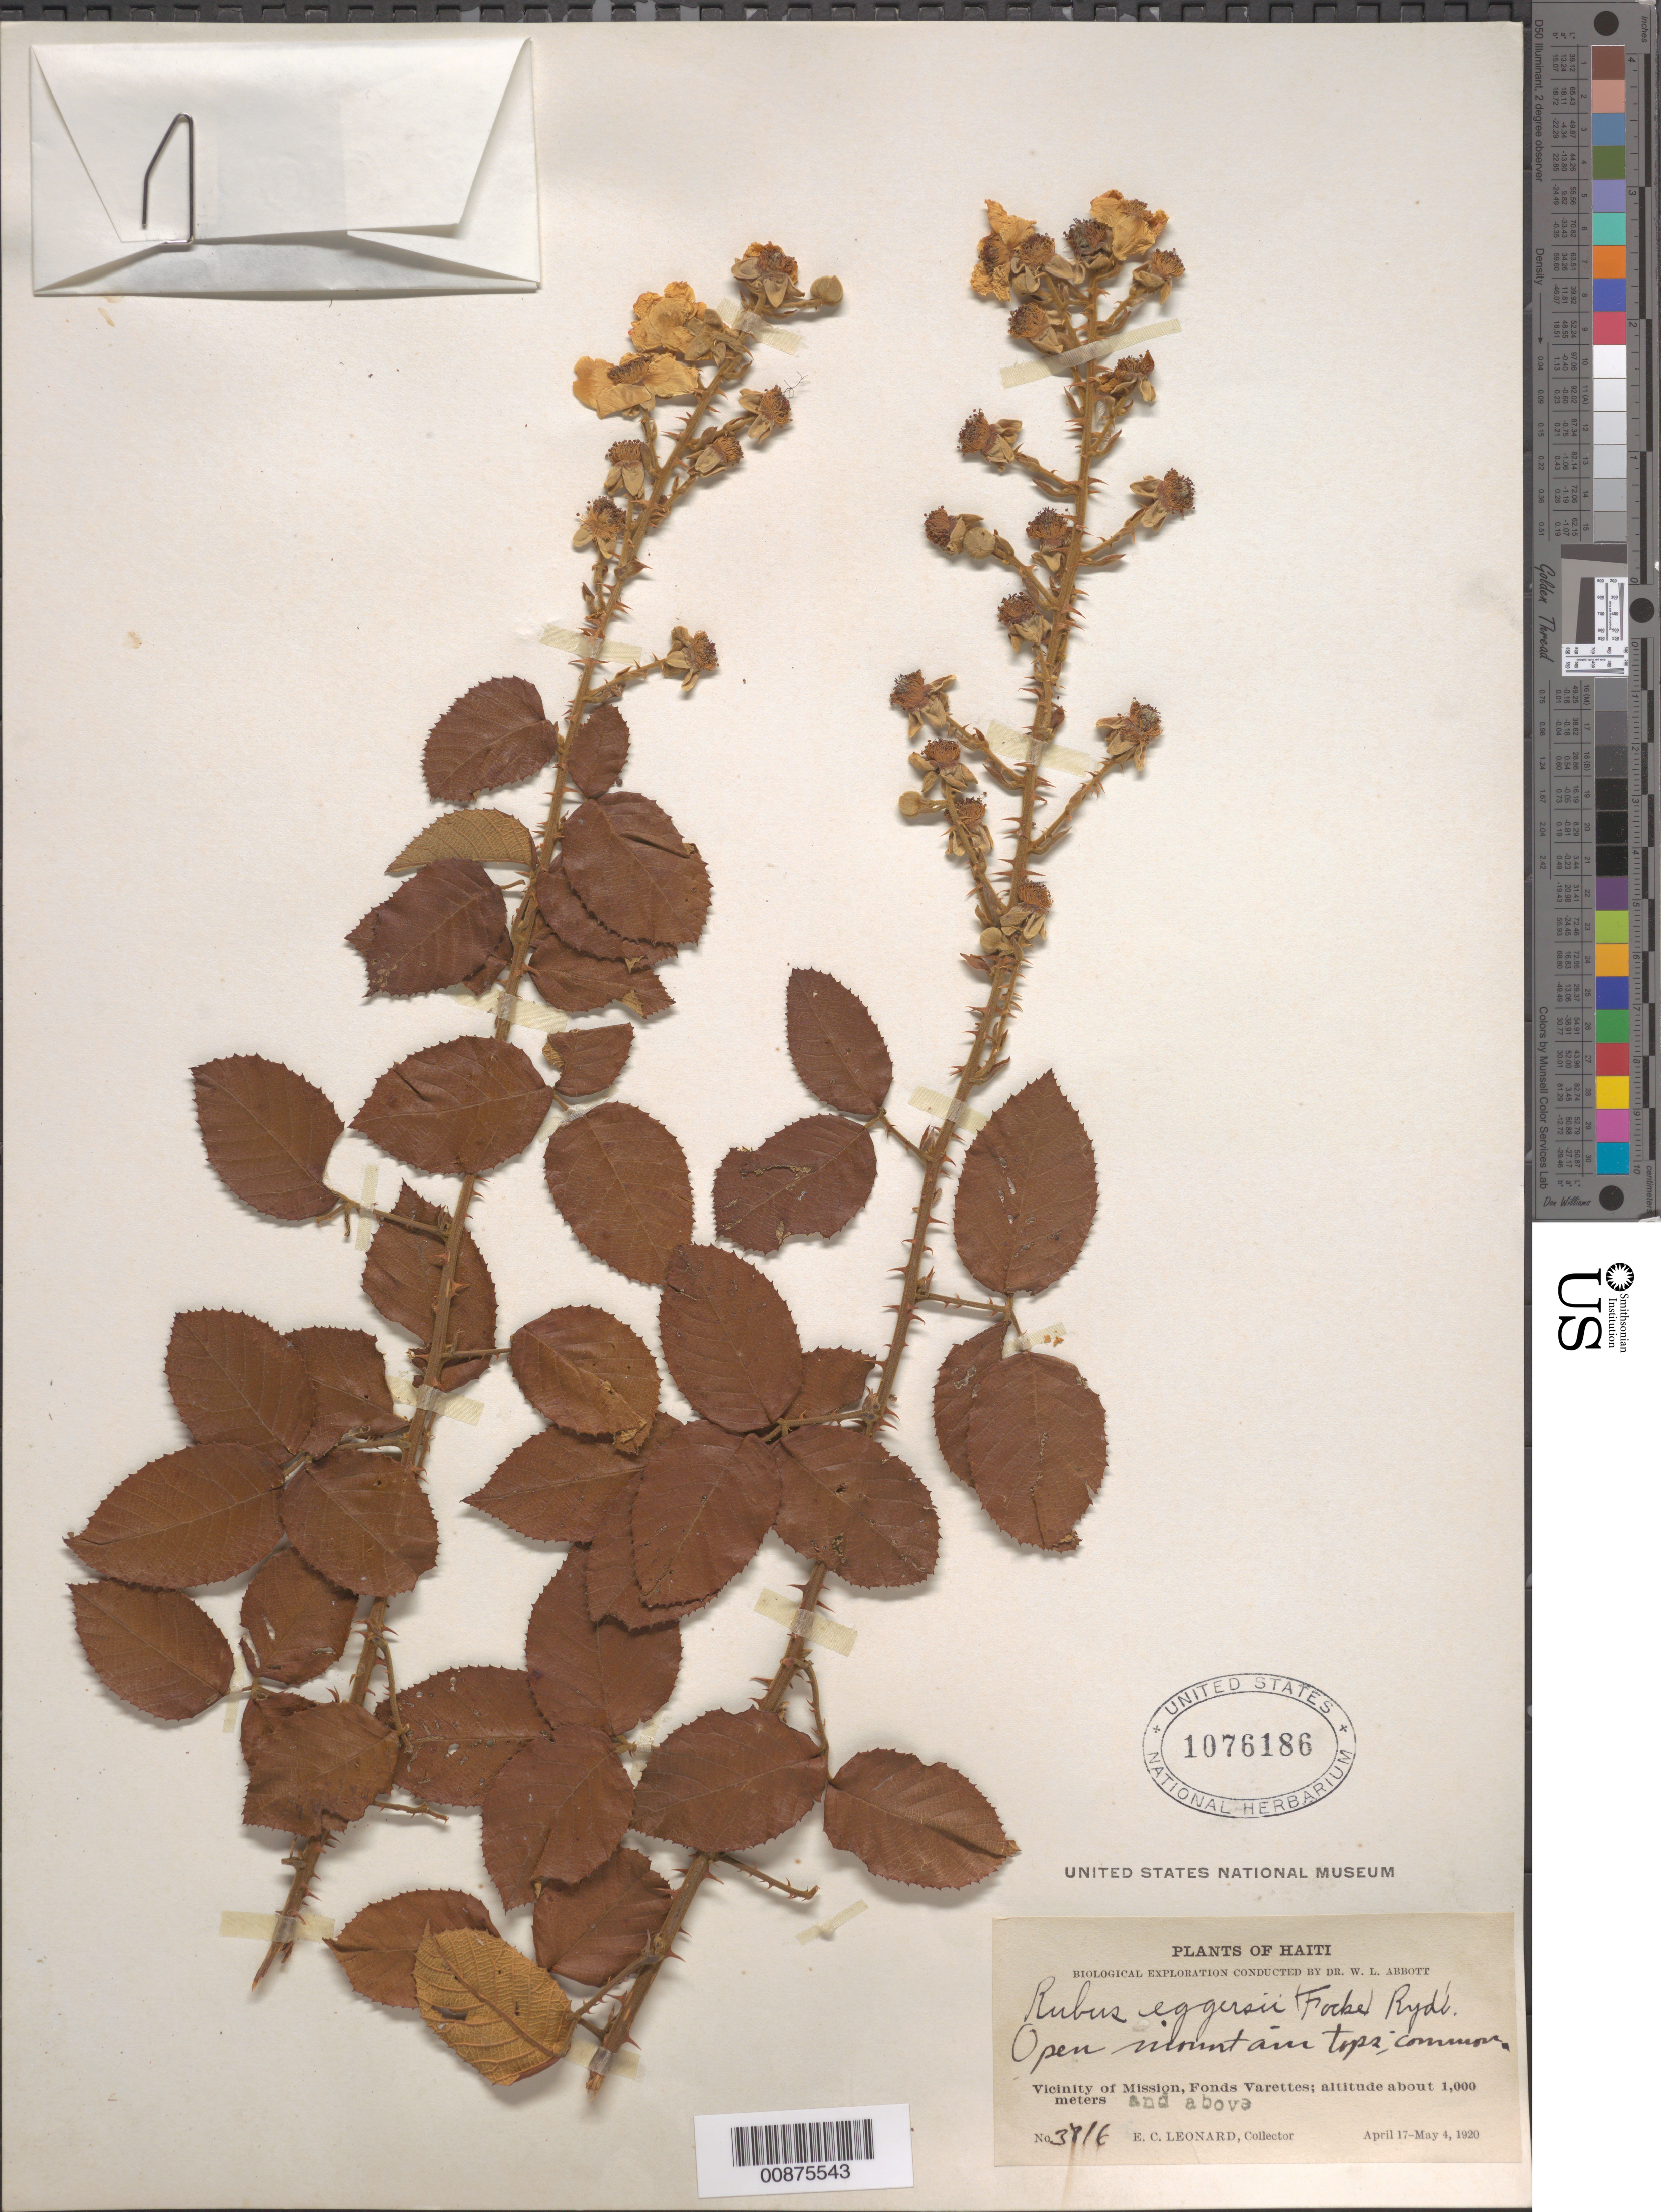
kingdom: Plantae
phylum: Tracheophyta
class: Magnoliopsida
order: Rosales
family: Rosaceae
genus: Rubus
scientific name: Rubus eggersii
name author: Rydb.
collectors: E. C. Leonard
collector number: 3816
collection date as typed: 17 Apr 1920 to 04 May 1920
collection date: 1920-04-17/1920-05-04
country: Haiti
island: Hispaniola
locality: Vicinity of Mission, Fonds Varettes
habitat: Open mountain tops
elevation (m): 1000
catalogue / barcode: US 1076186